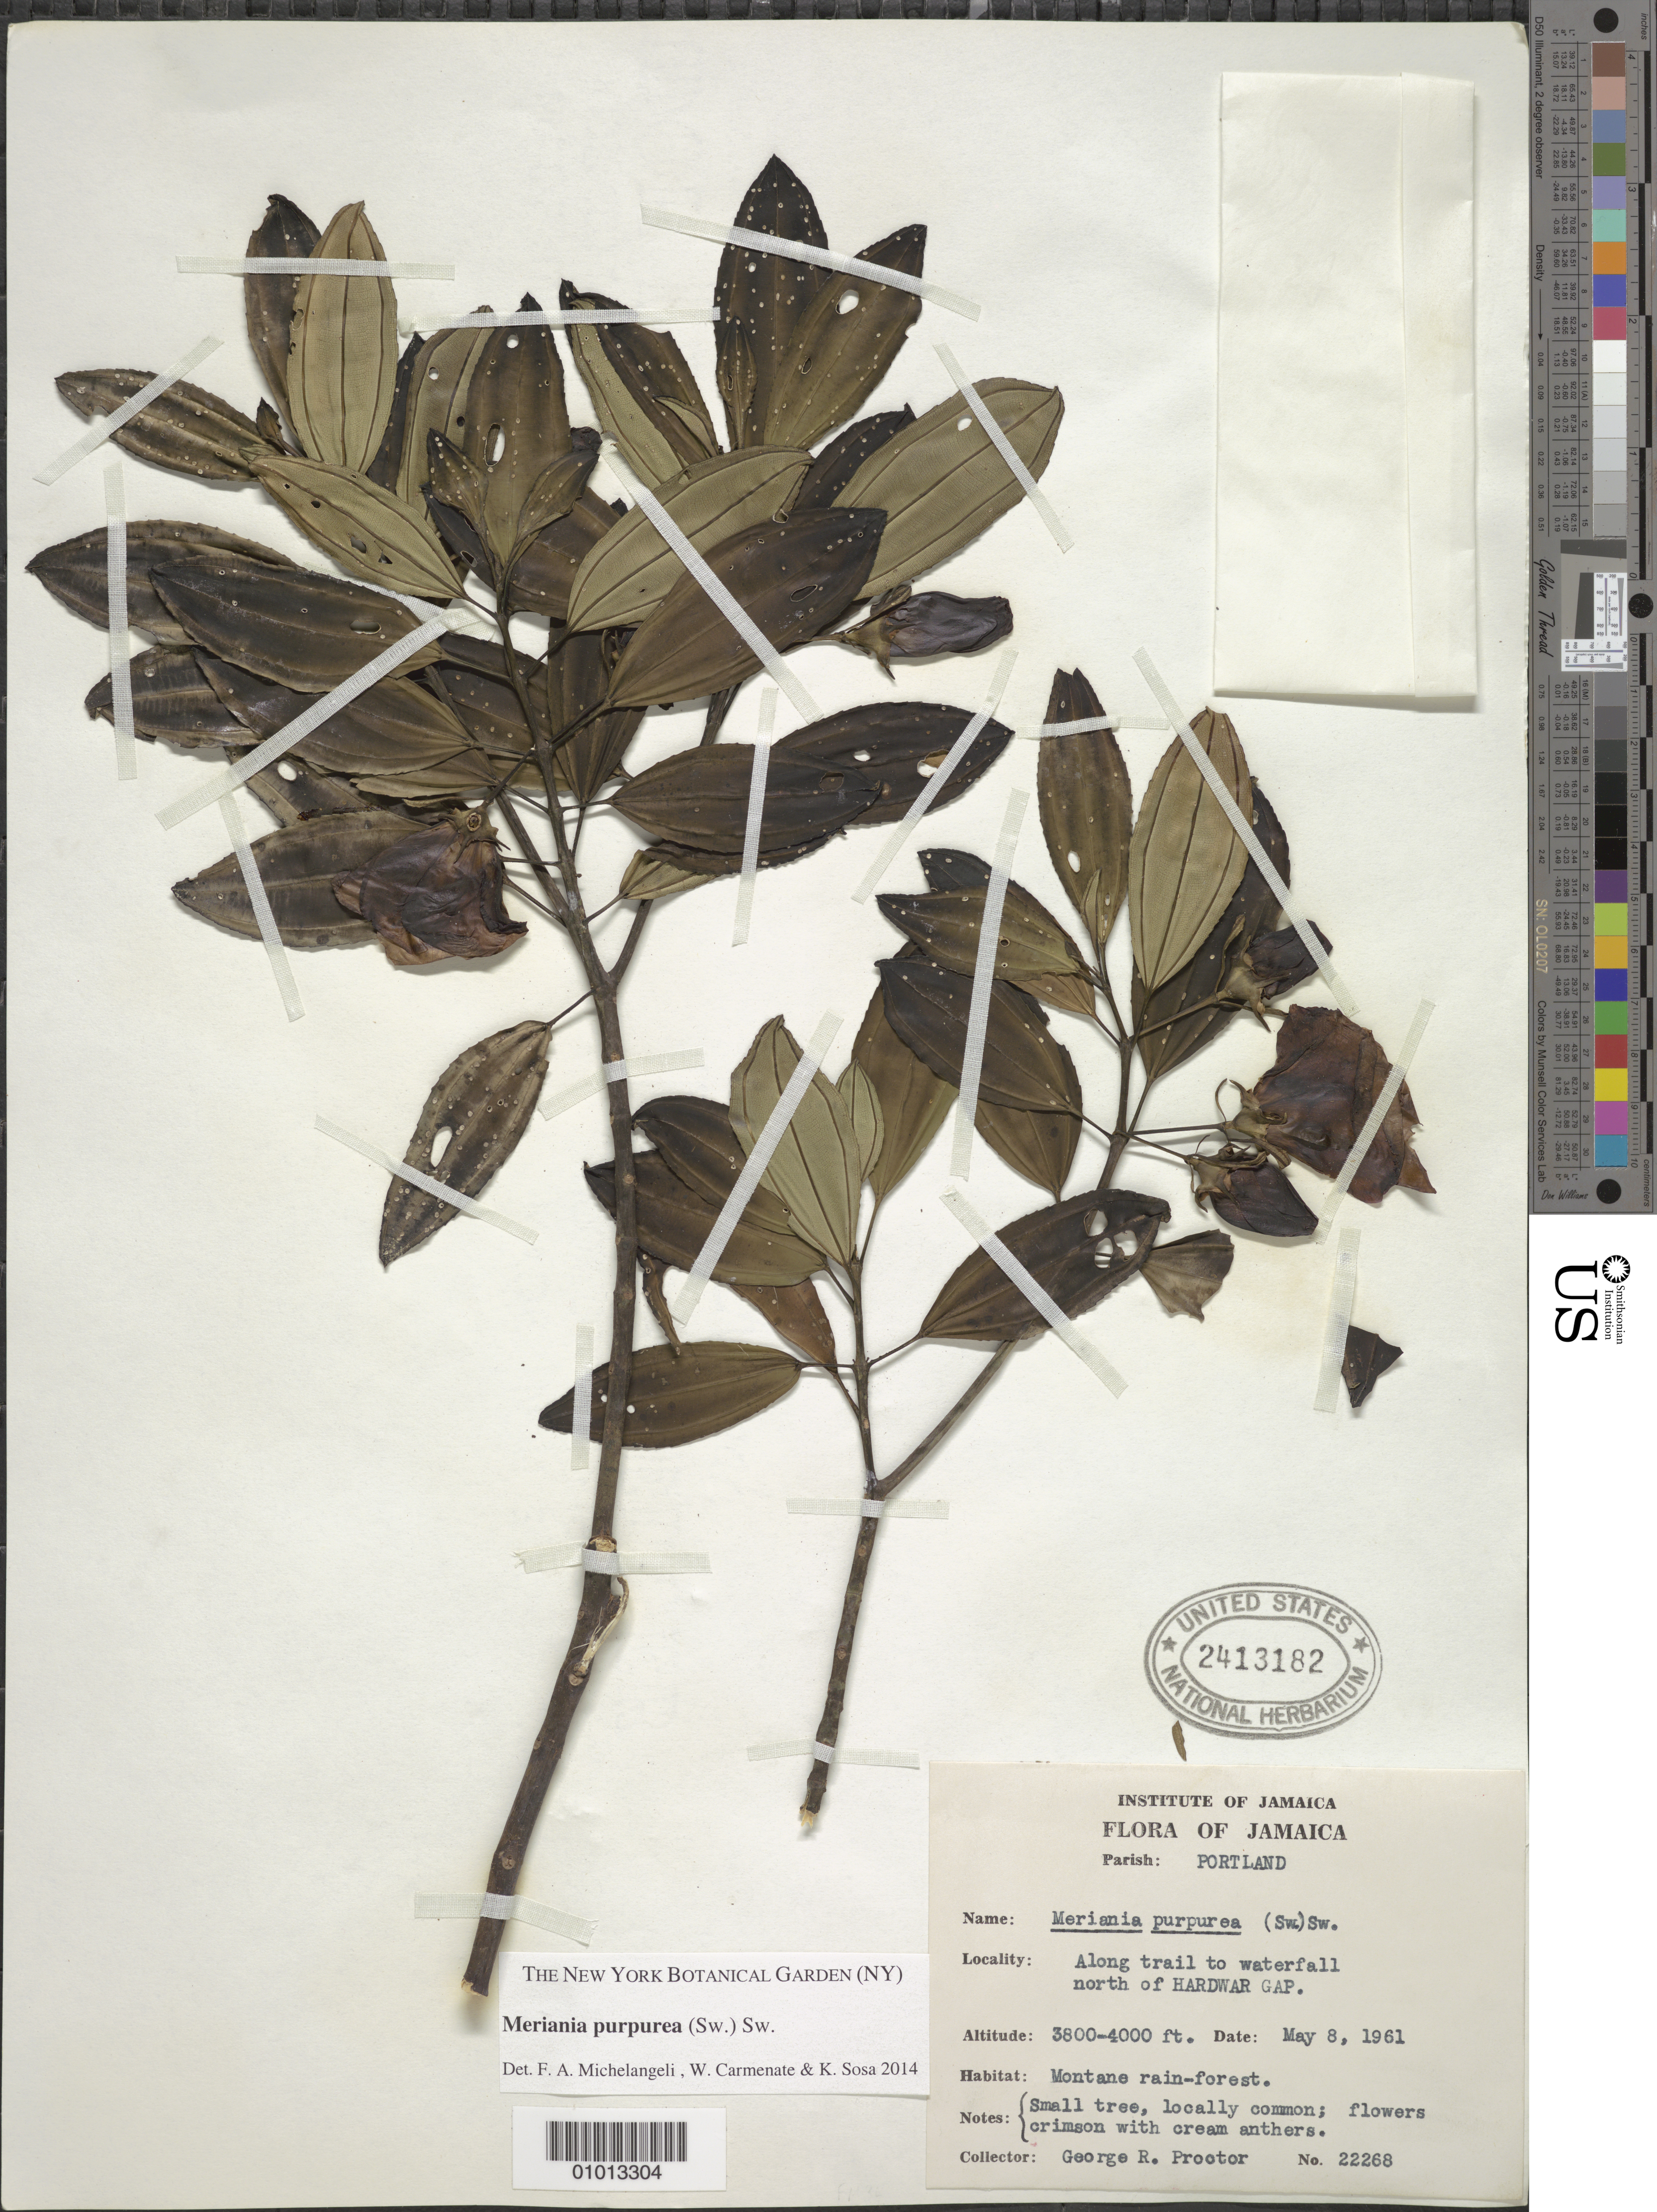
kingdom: Plantae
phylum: Tracheophyta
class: Magnoliopsida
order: Myrtales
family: Melastomataceae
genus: Meriania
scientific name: Meriania purpurea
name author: (Sw.) Sw.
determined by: Michelangeli, F. A.; Carmenate, W.; Sosa, K.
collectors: G. R. Proctor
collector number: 22268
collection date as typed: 08 May 1961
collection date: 1961-05-08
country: Jamaica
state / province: Portland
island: Jamaica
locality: Hardwar Gap, north of along trail to waterfall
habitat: Montane rainforest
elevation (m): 1158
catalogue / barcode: US 2413182